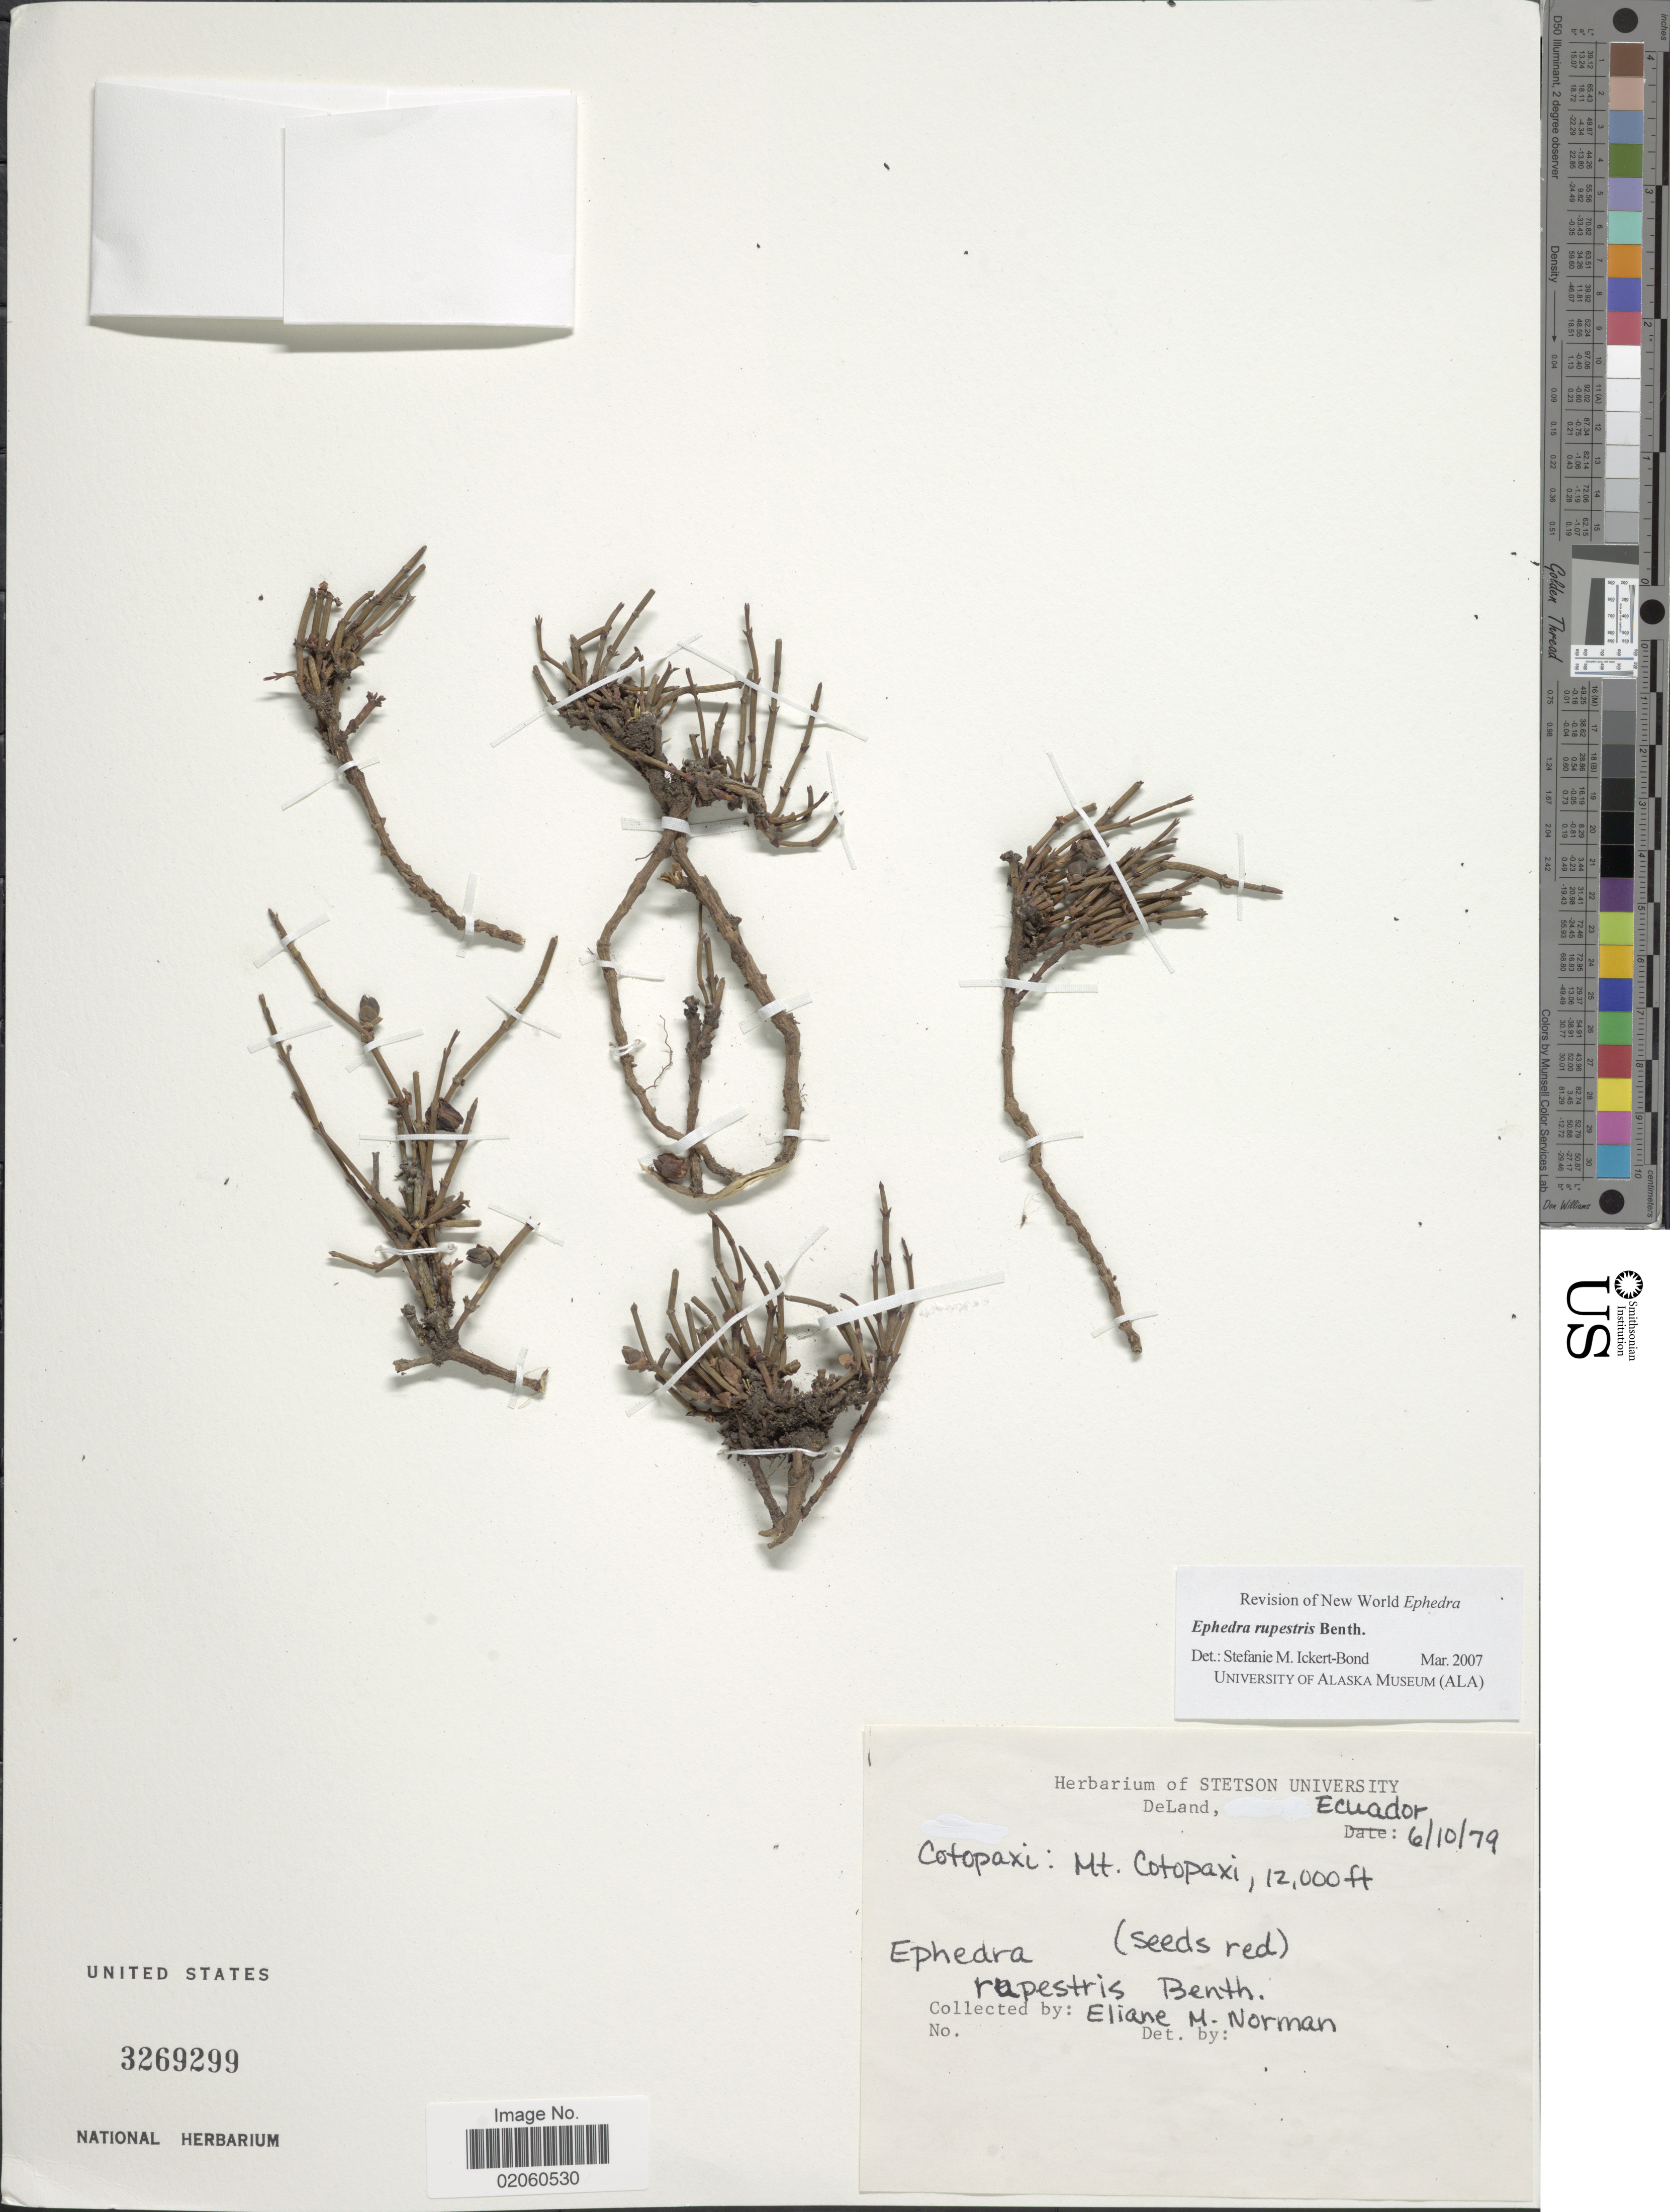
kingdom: Plantae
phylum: Tracheophyta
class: Gnetopsida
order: Ephedrales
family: Ephedraceae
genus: Ephedra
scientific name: Ephedra rupestris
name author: Benth.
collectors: E. Norman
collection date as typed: Transcribed d/m/y: 6/10/79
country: Ecuador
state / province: Cotopaxi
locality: Mt. Cotopaxi.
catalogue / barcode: US 3269299